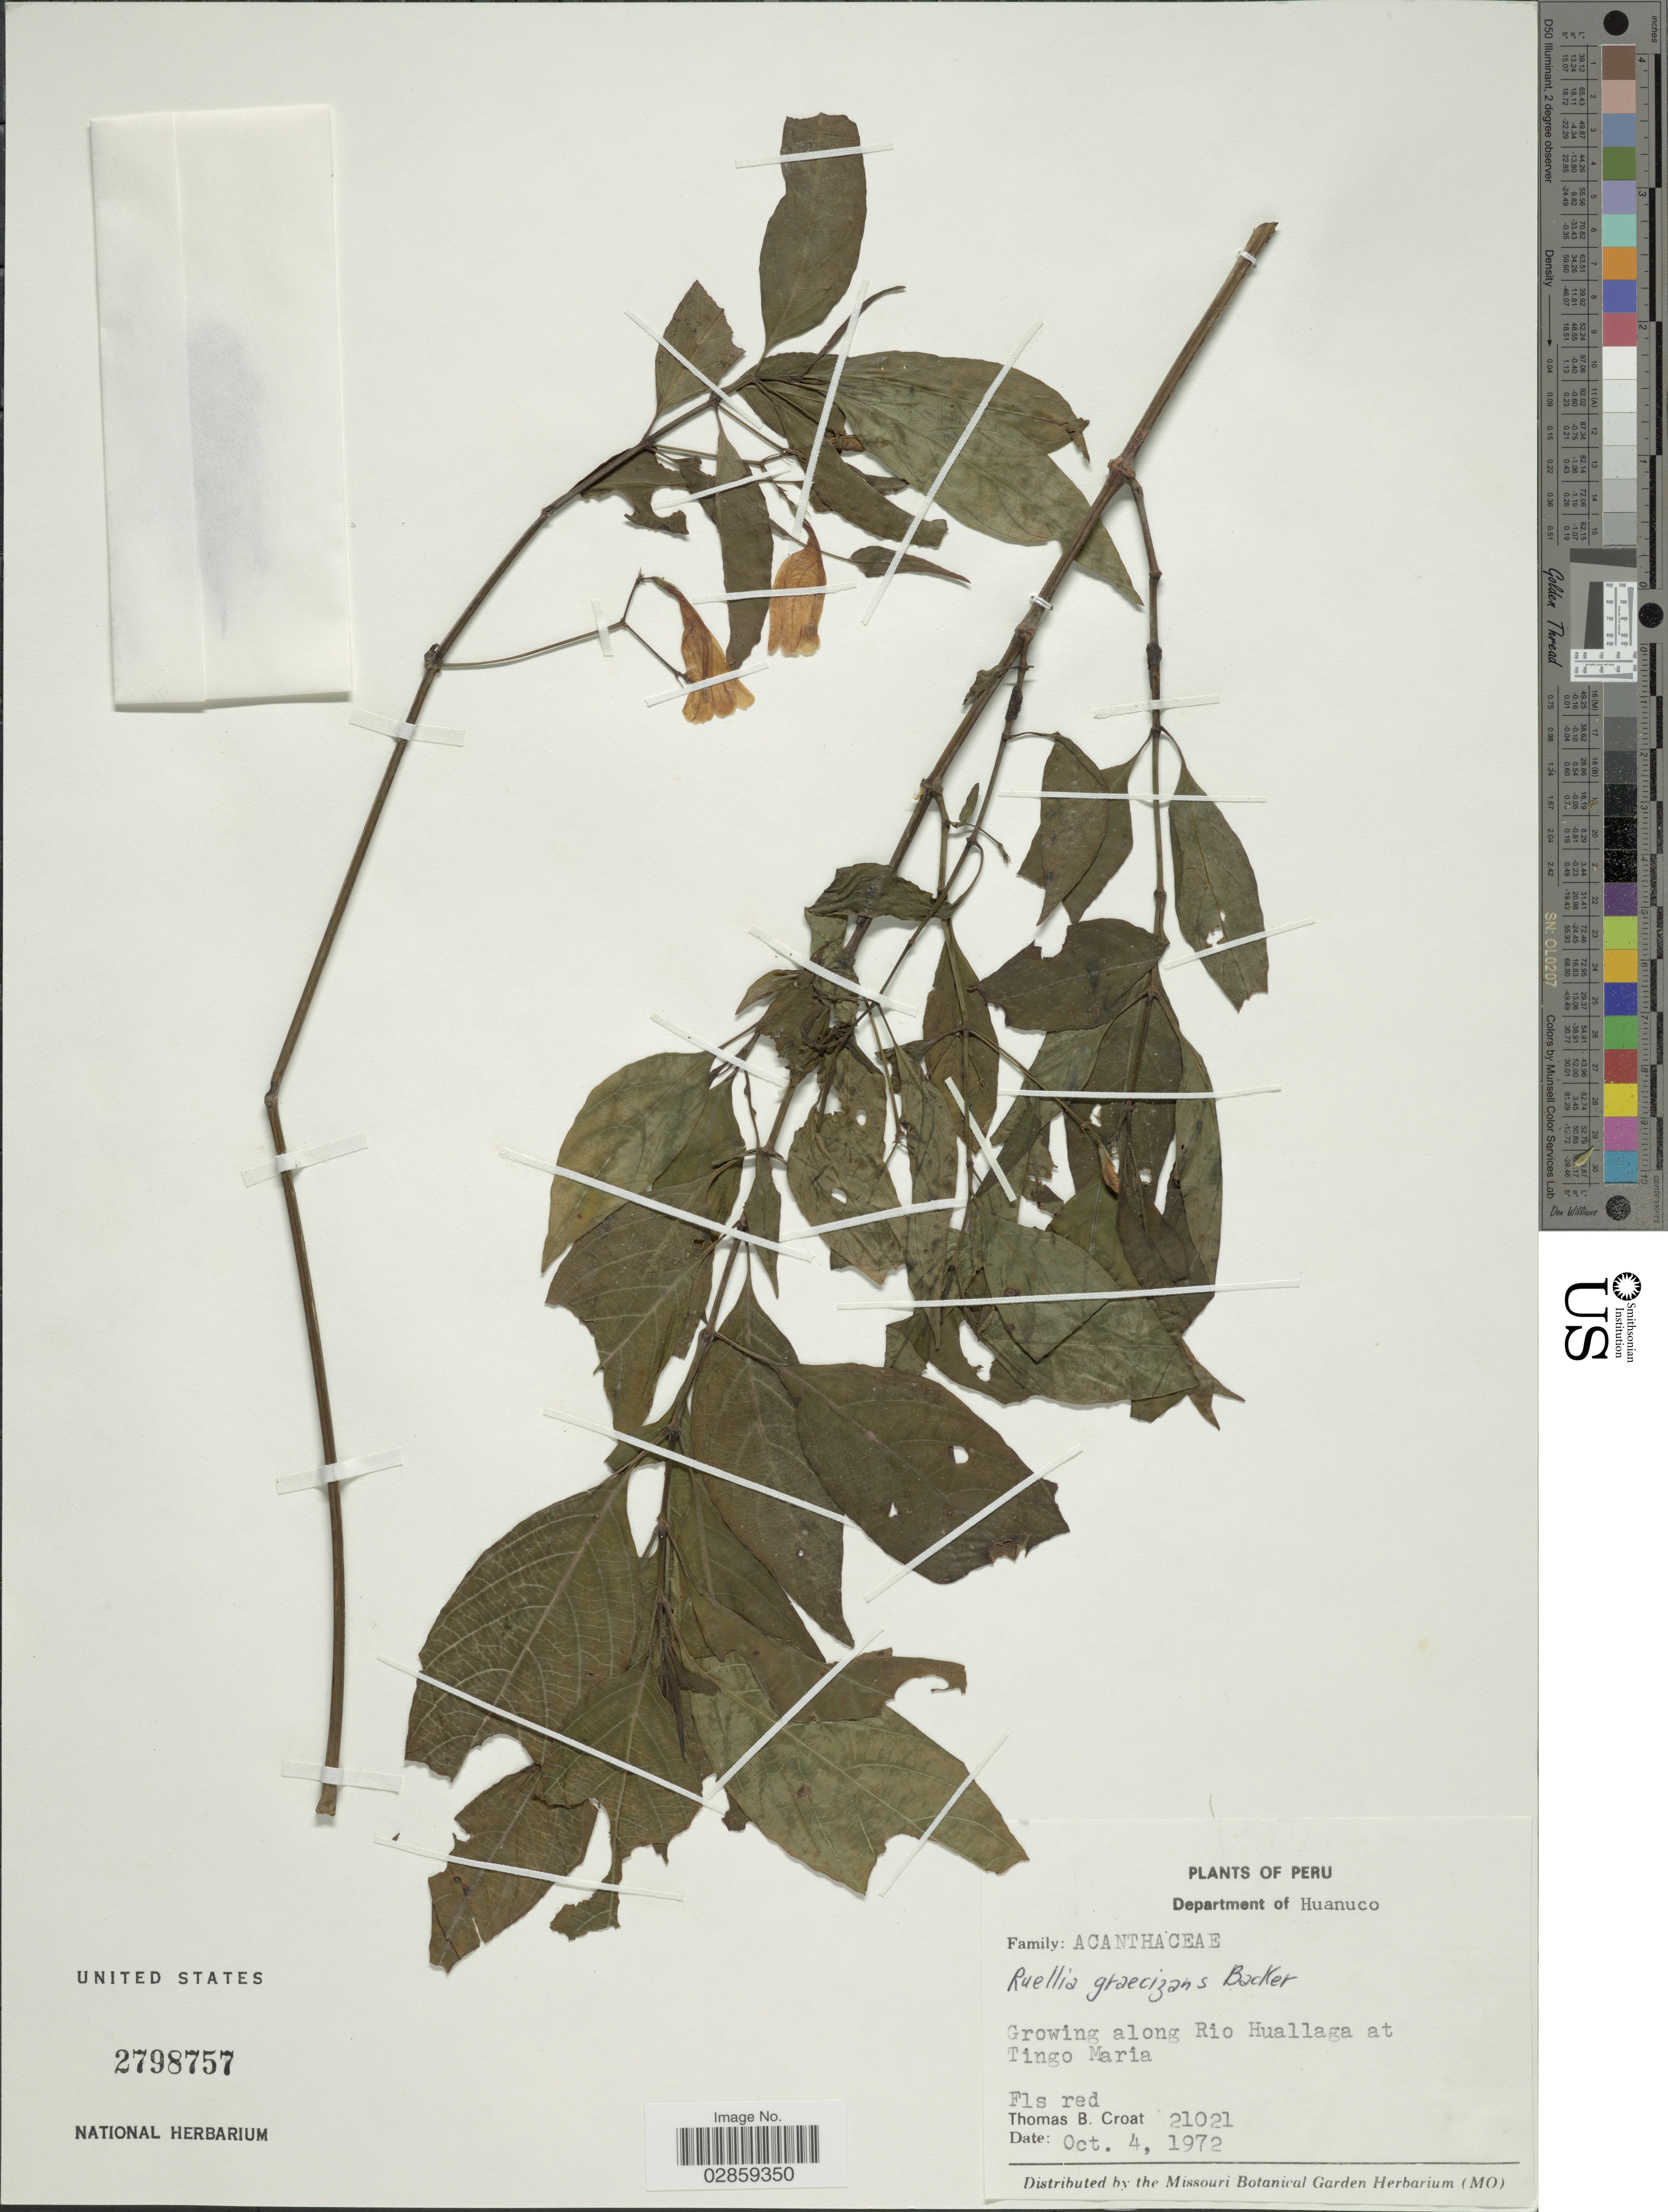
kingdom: Plantae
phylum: Tracheophyta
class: Magnoliopsida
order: Lamiales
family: Acanthaceae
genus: Ruellia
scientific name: Ruellia brevifolia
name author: (Pohl) C. Ezcurra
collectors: T. B. Croat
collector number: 21021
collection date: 1972-10-04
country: Peru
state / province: Huánuco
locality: Department of Huanuco, Growing along Rio Huallaga at Tingo Maria.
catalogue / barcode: US 2798757